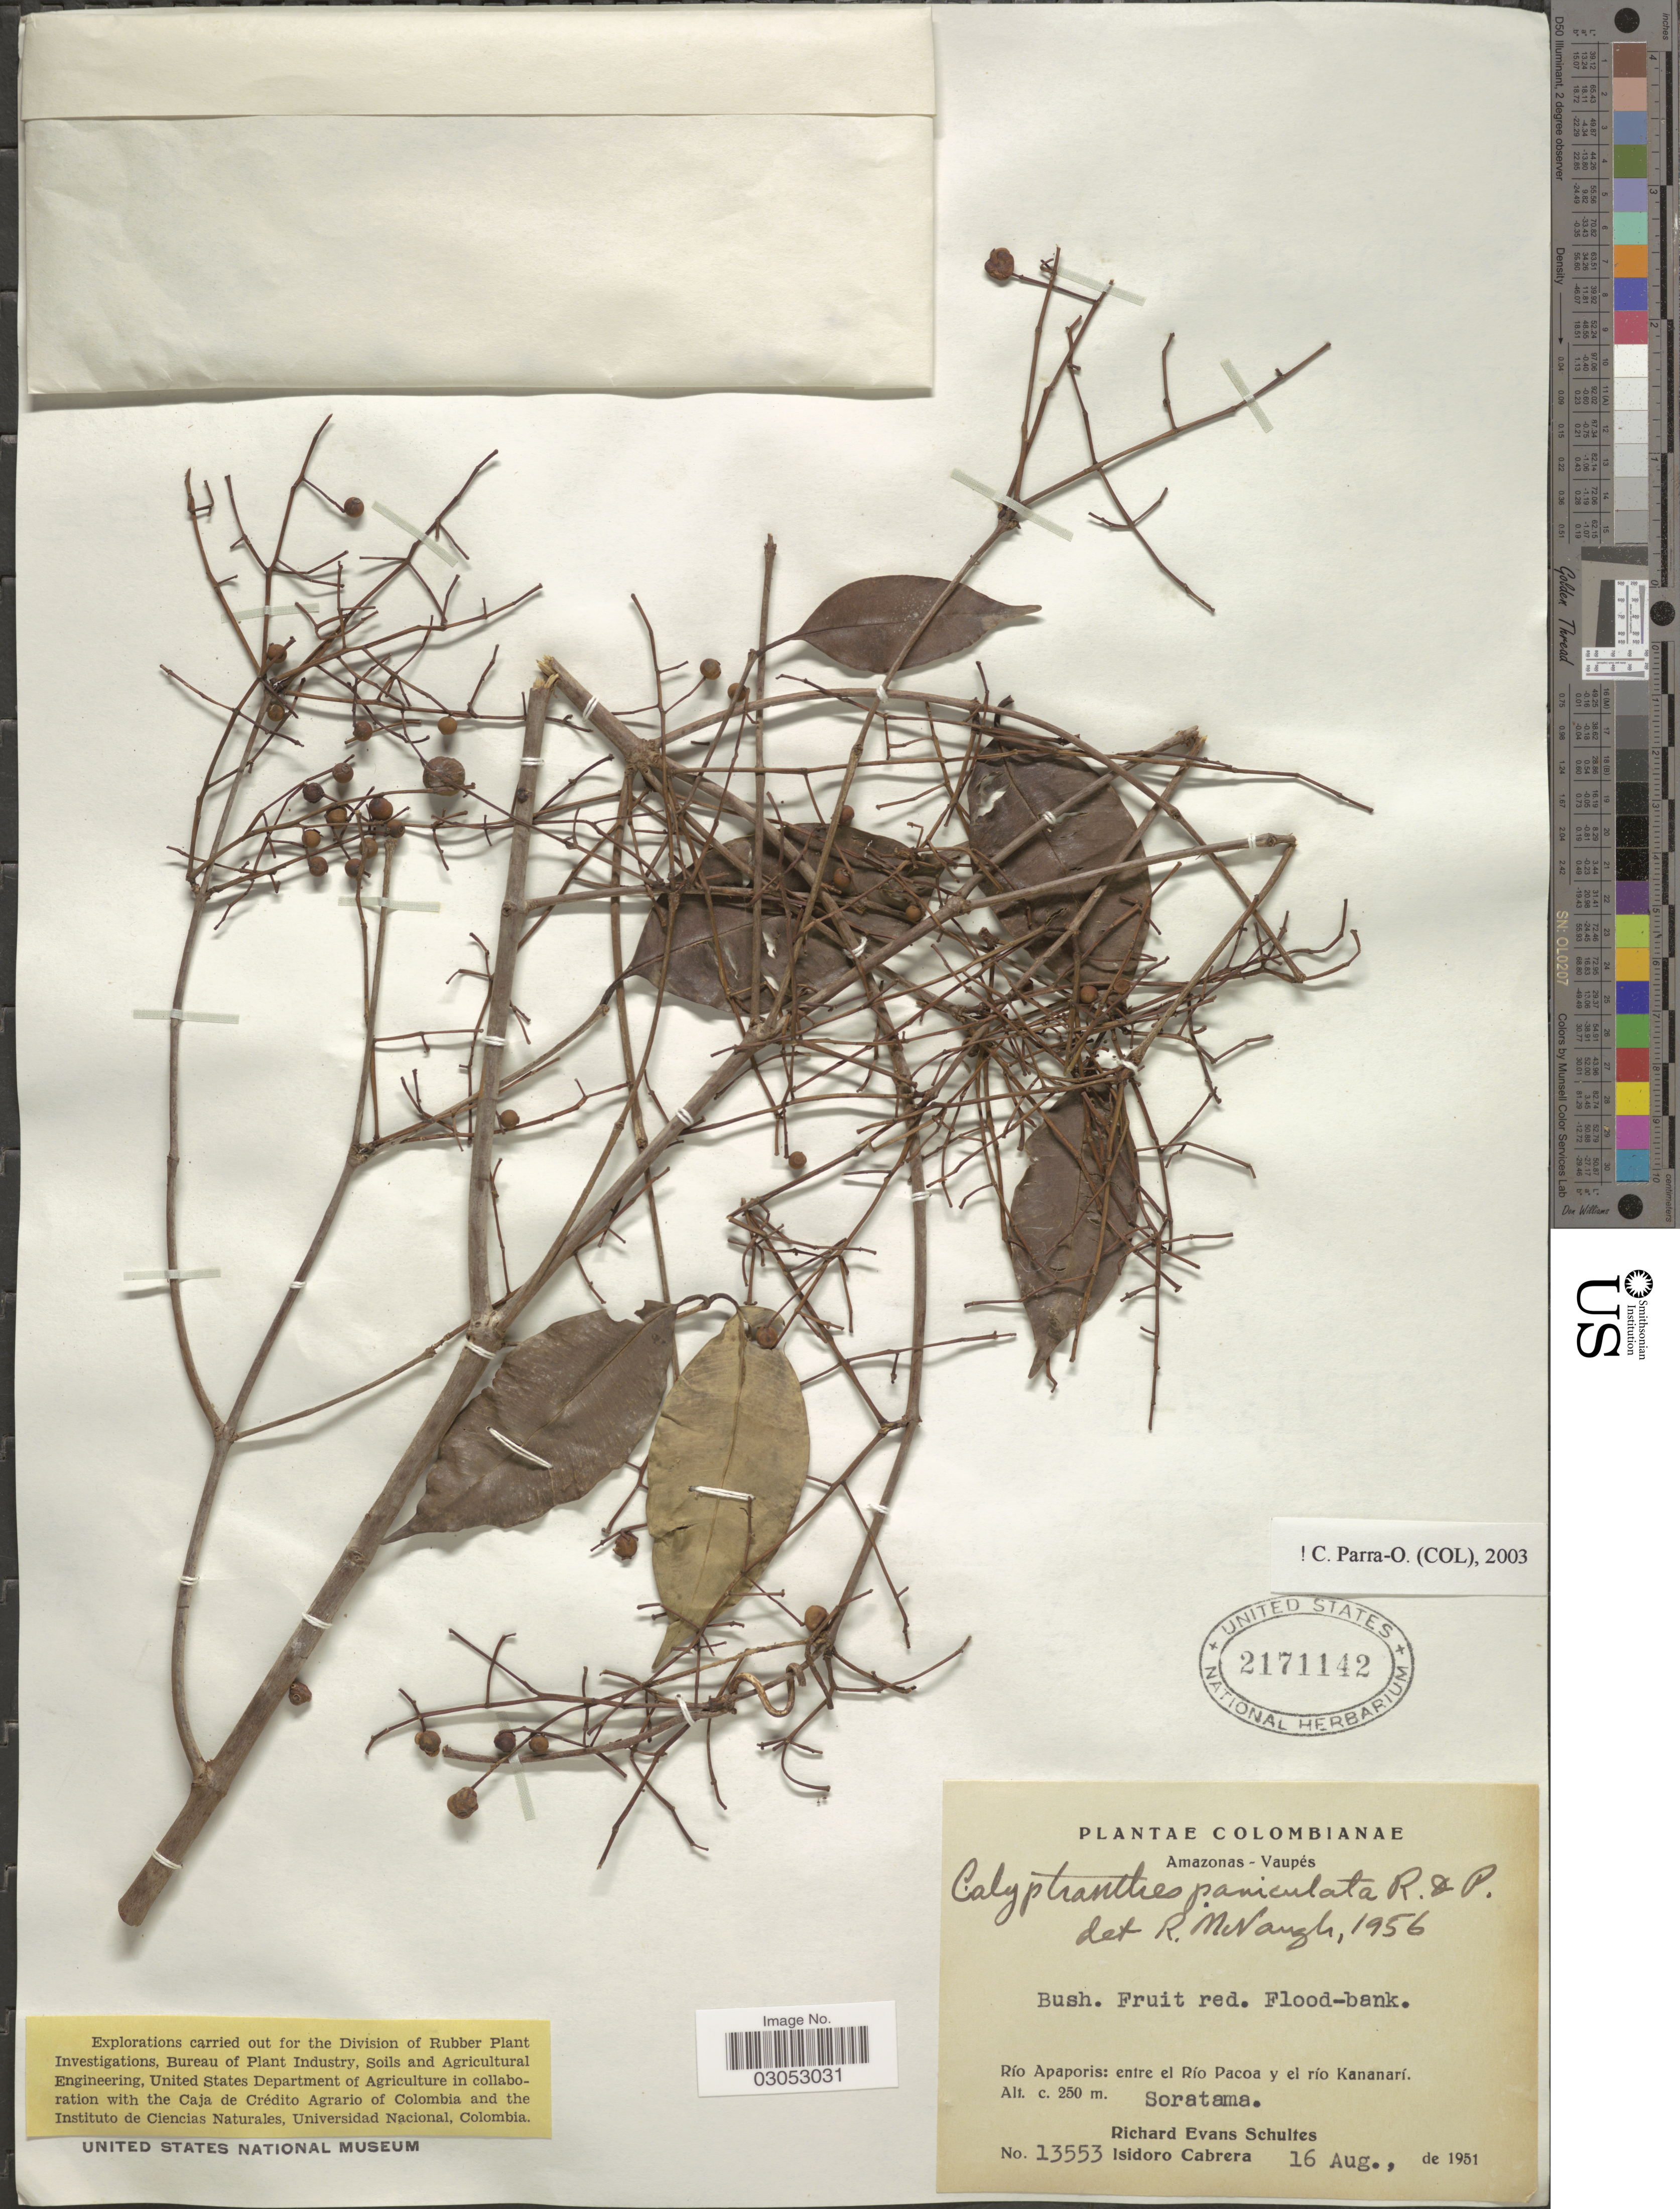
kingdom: Plantae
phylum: Tracheophyta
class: Magnoliopsida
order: Myrtales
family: Myrtaceae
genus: Myrcia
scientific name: Myrcia megapaniculata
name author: A.R. Lourenço & E. Lucas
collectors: R. E. Schultes & I. Cabrera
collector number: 13553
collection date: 1951-08-16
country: Colombia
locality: Amazonas-Vaupés, Río Apaporis: entre el Río Pacoa y el río Kananarí, Soratama.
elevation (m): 250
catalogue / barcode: US 2171142